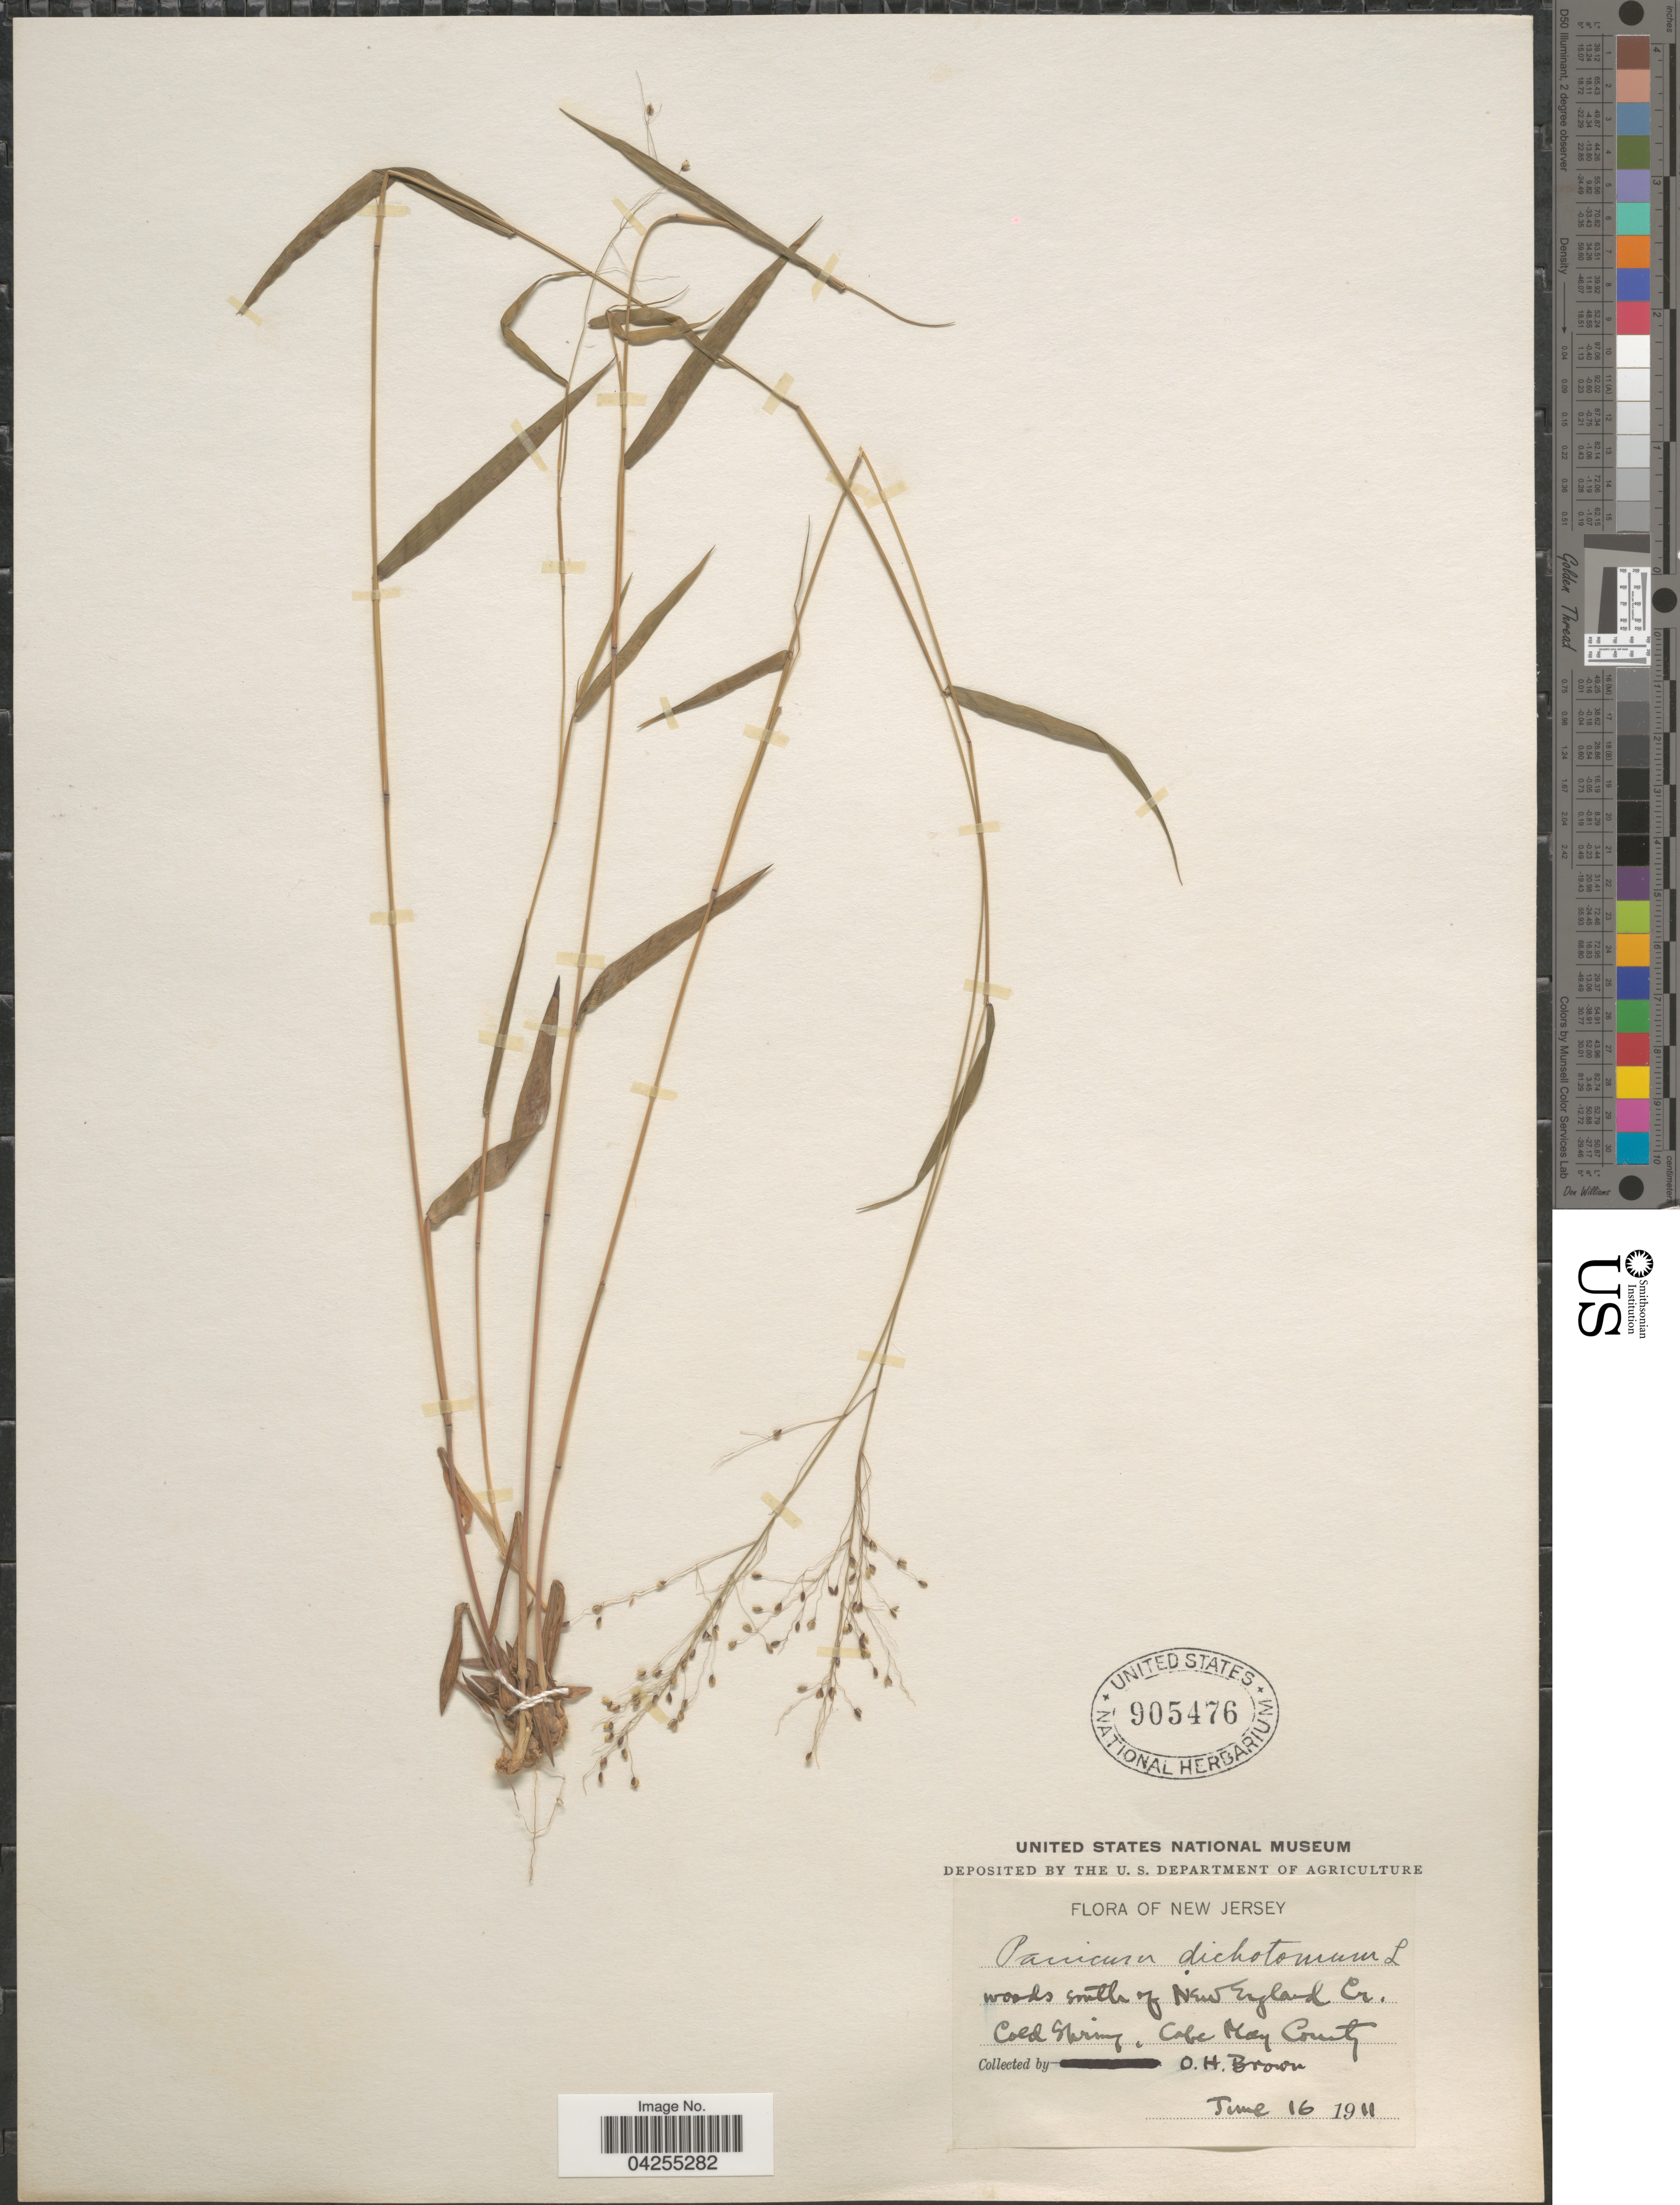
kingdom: Plantae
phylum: Tracheophyta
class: Liliopsida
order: Poales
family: Poaceae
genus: Dichanthelium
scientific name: Dichanthelium dichotomum var. dichotomum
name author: (L.) Gould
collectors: O. Brown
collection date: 1911-06-16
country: United States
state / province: New Jersey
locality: Woods south of New England Cr. Cold Spring, Cafe May County.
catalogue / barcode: US 905476